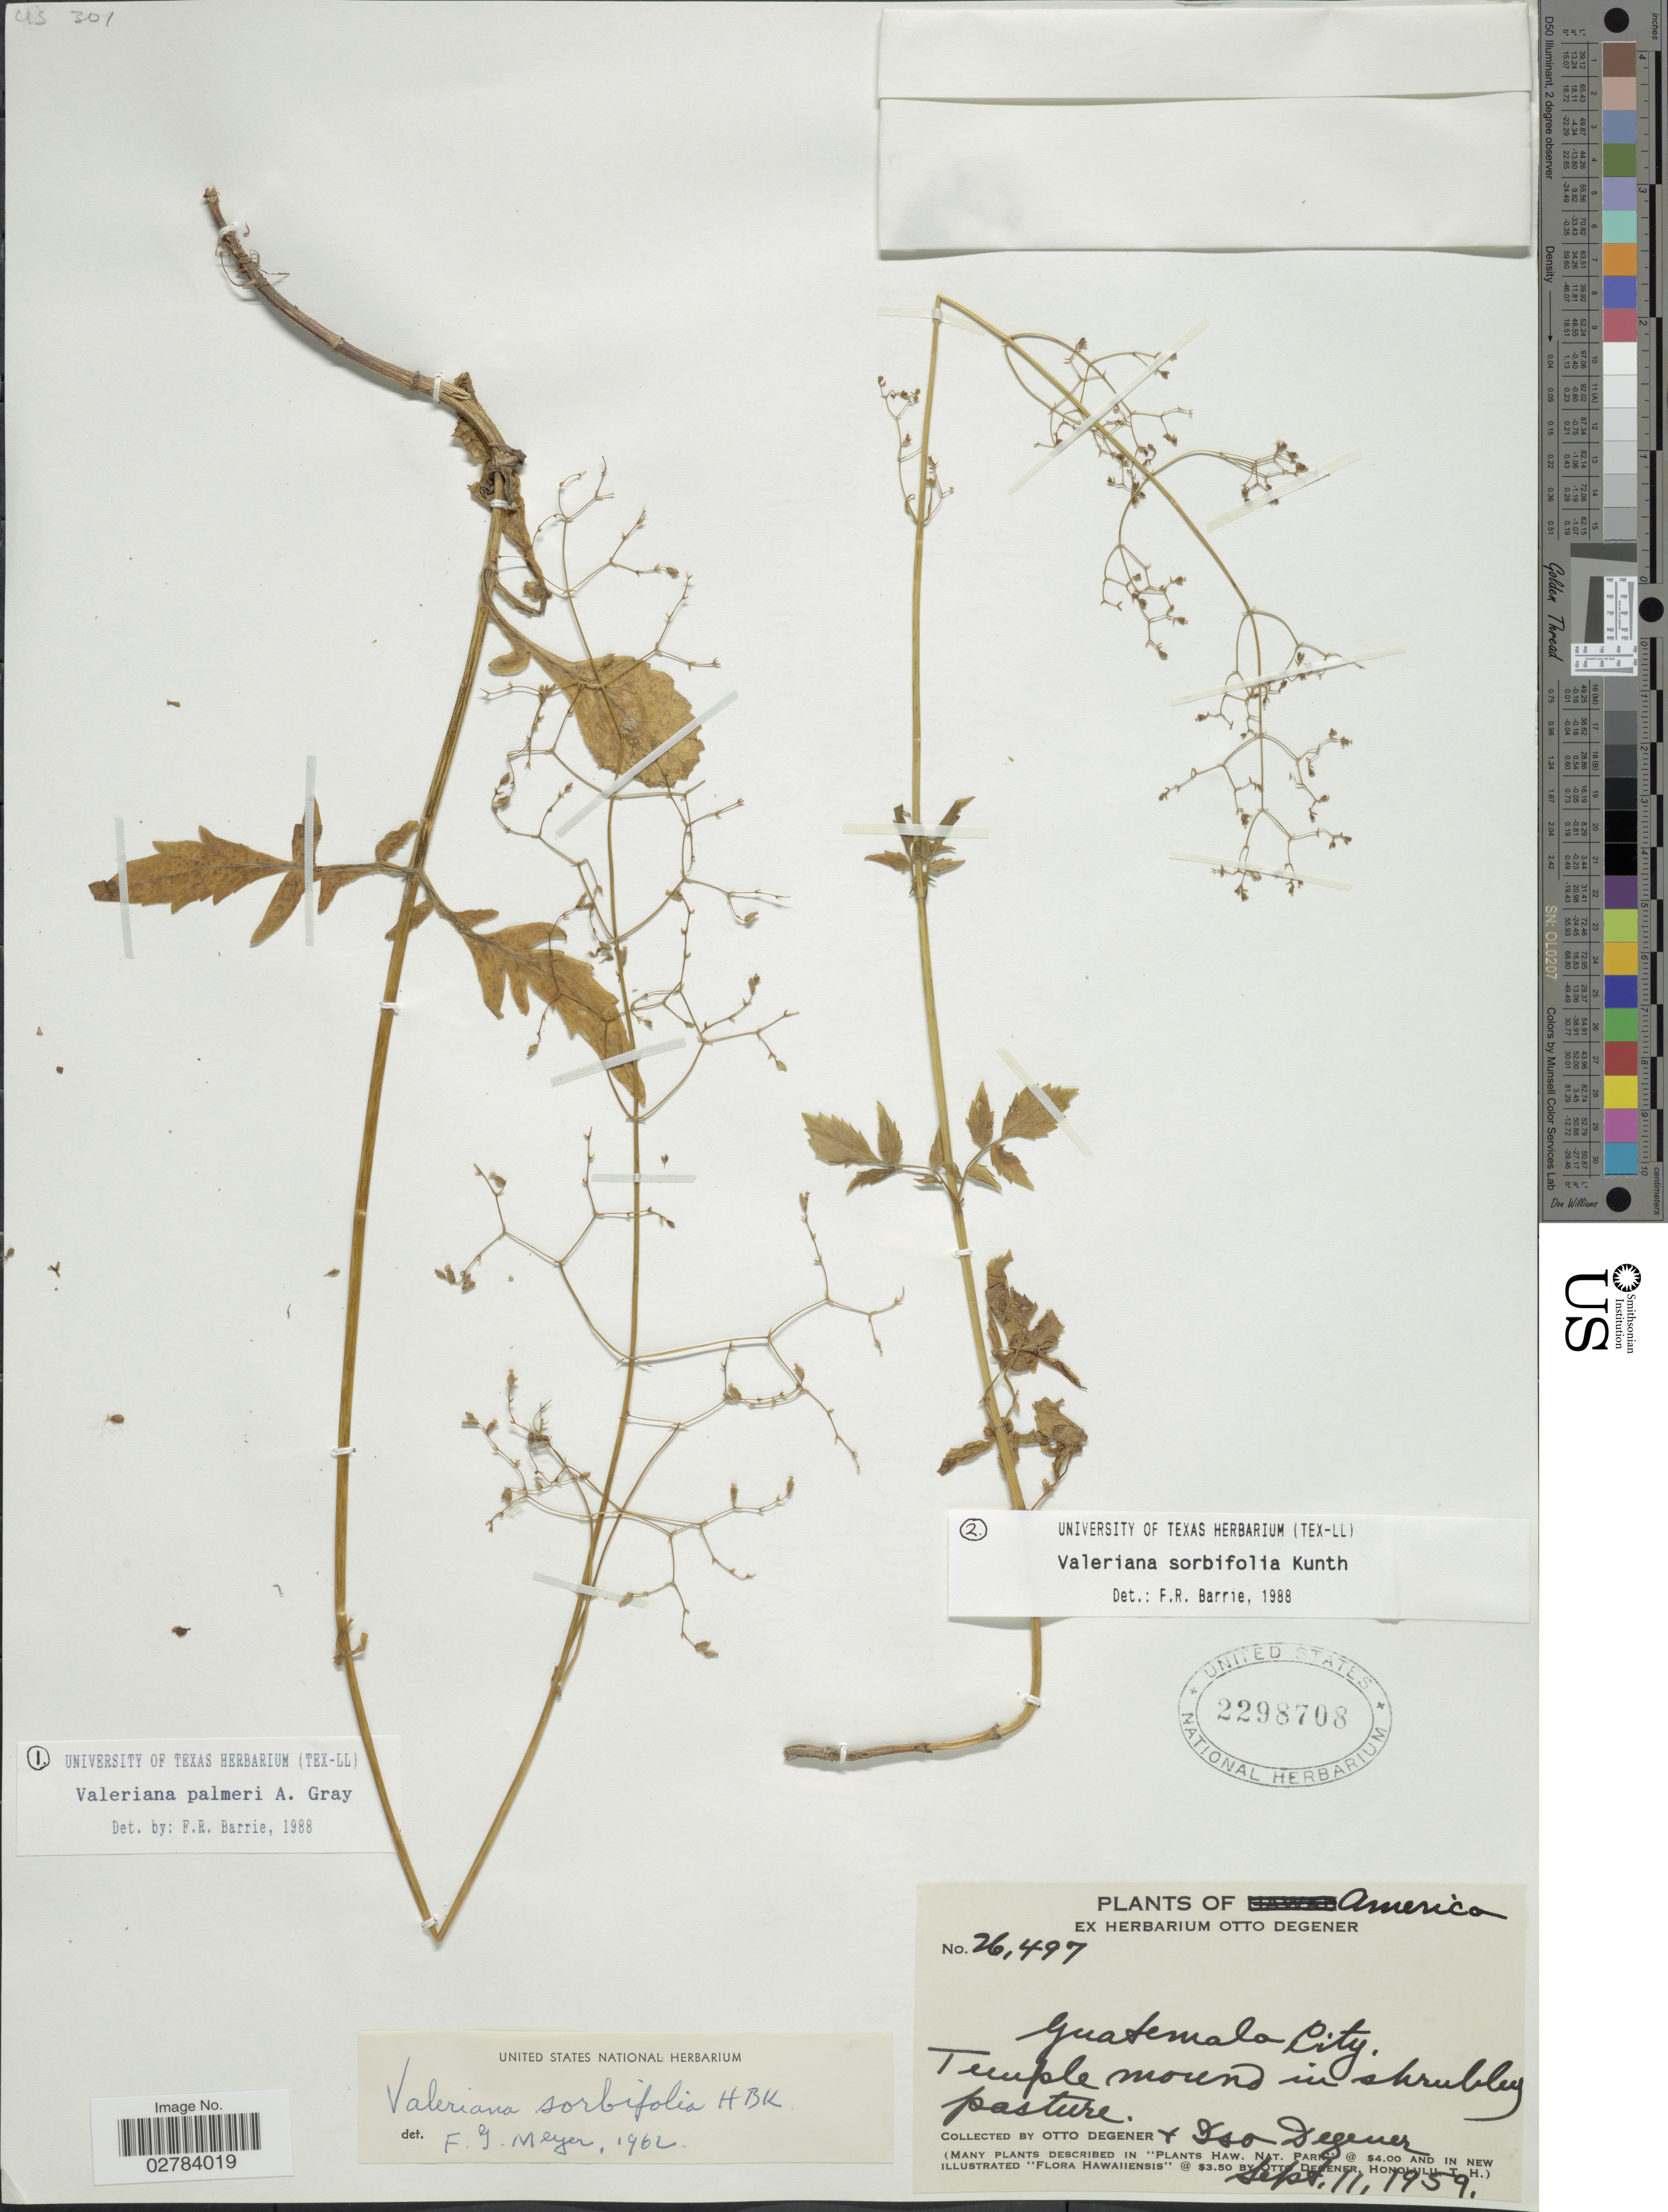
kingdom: Plantae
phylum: Tracheophyta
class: Magnoliopsida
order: Dipsacales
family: Caprifoliaceae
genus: Valeriana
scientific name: Valeriana sorbifolia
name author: Kunth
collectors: O. Degener & I. Degener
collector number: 26497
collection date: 1959-09-11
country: Guatemala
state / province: Guatemala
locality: Guatemala City, Temple Moreno.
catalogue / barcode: US 2298708